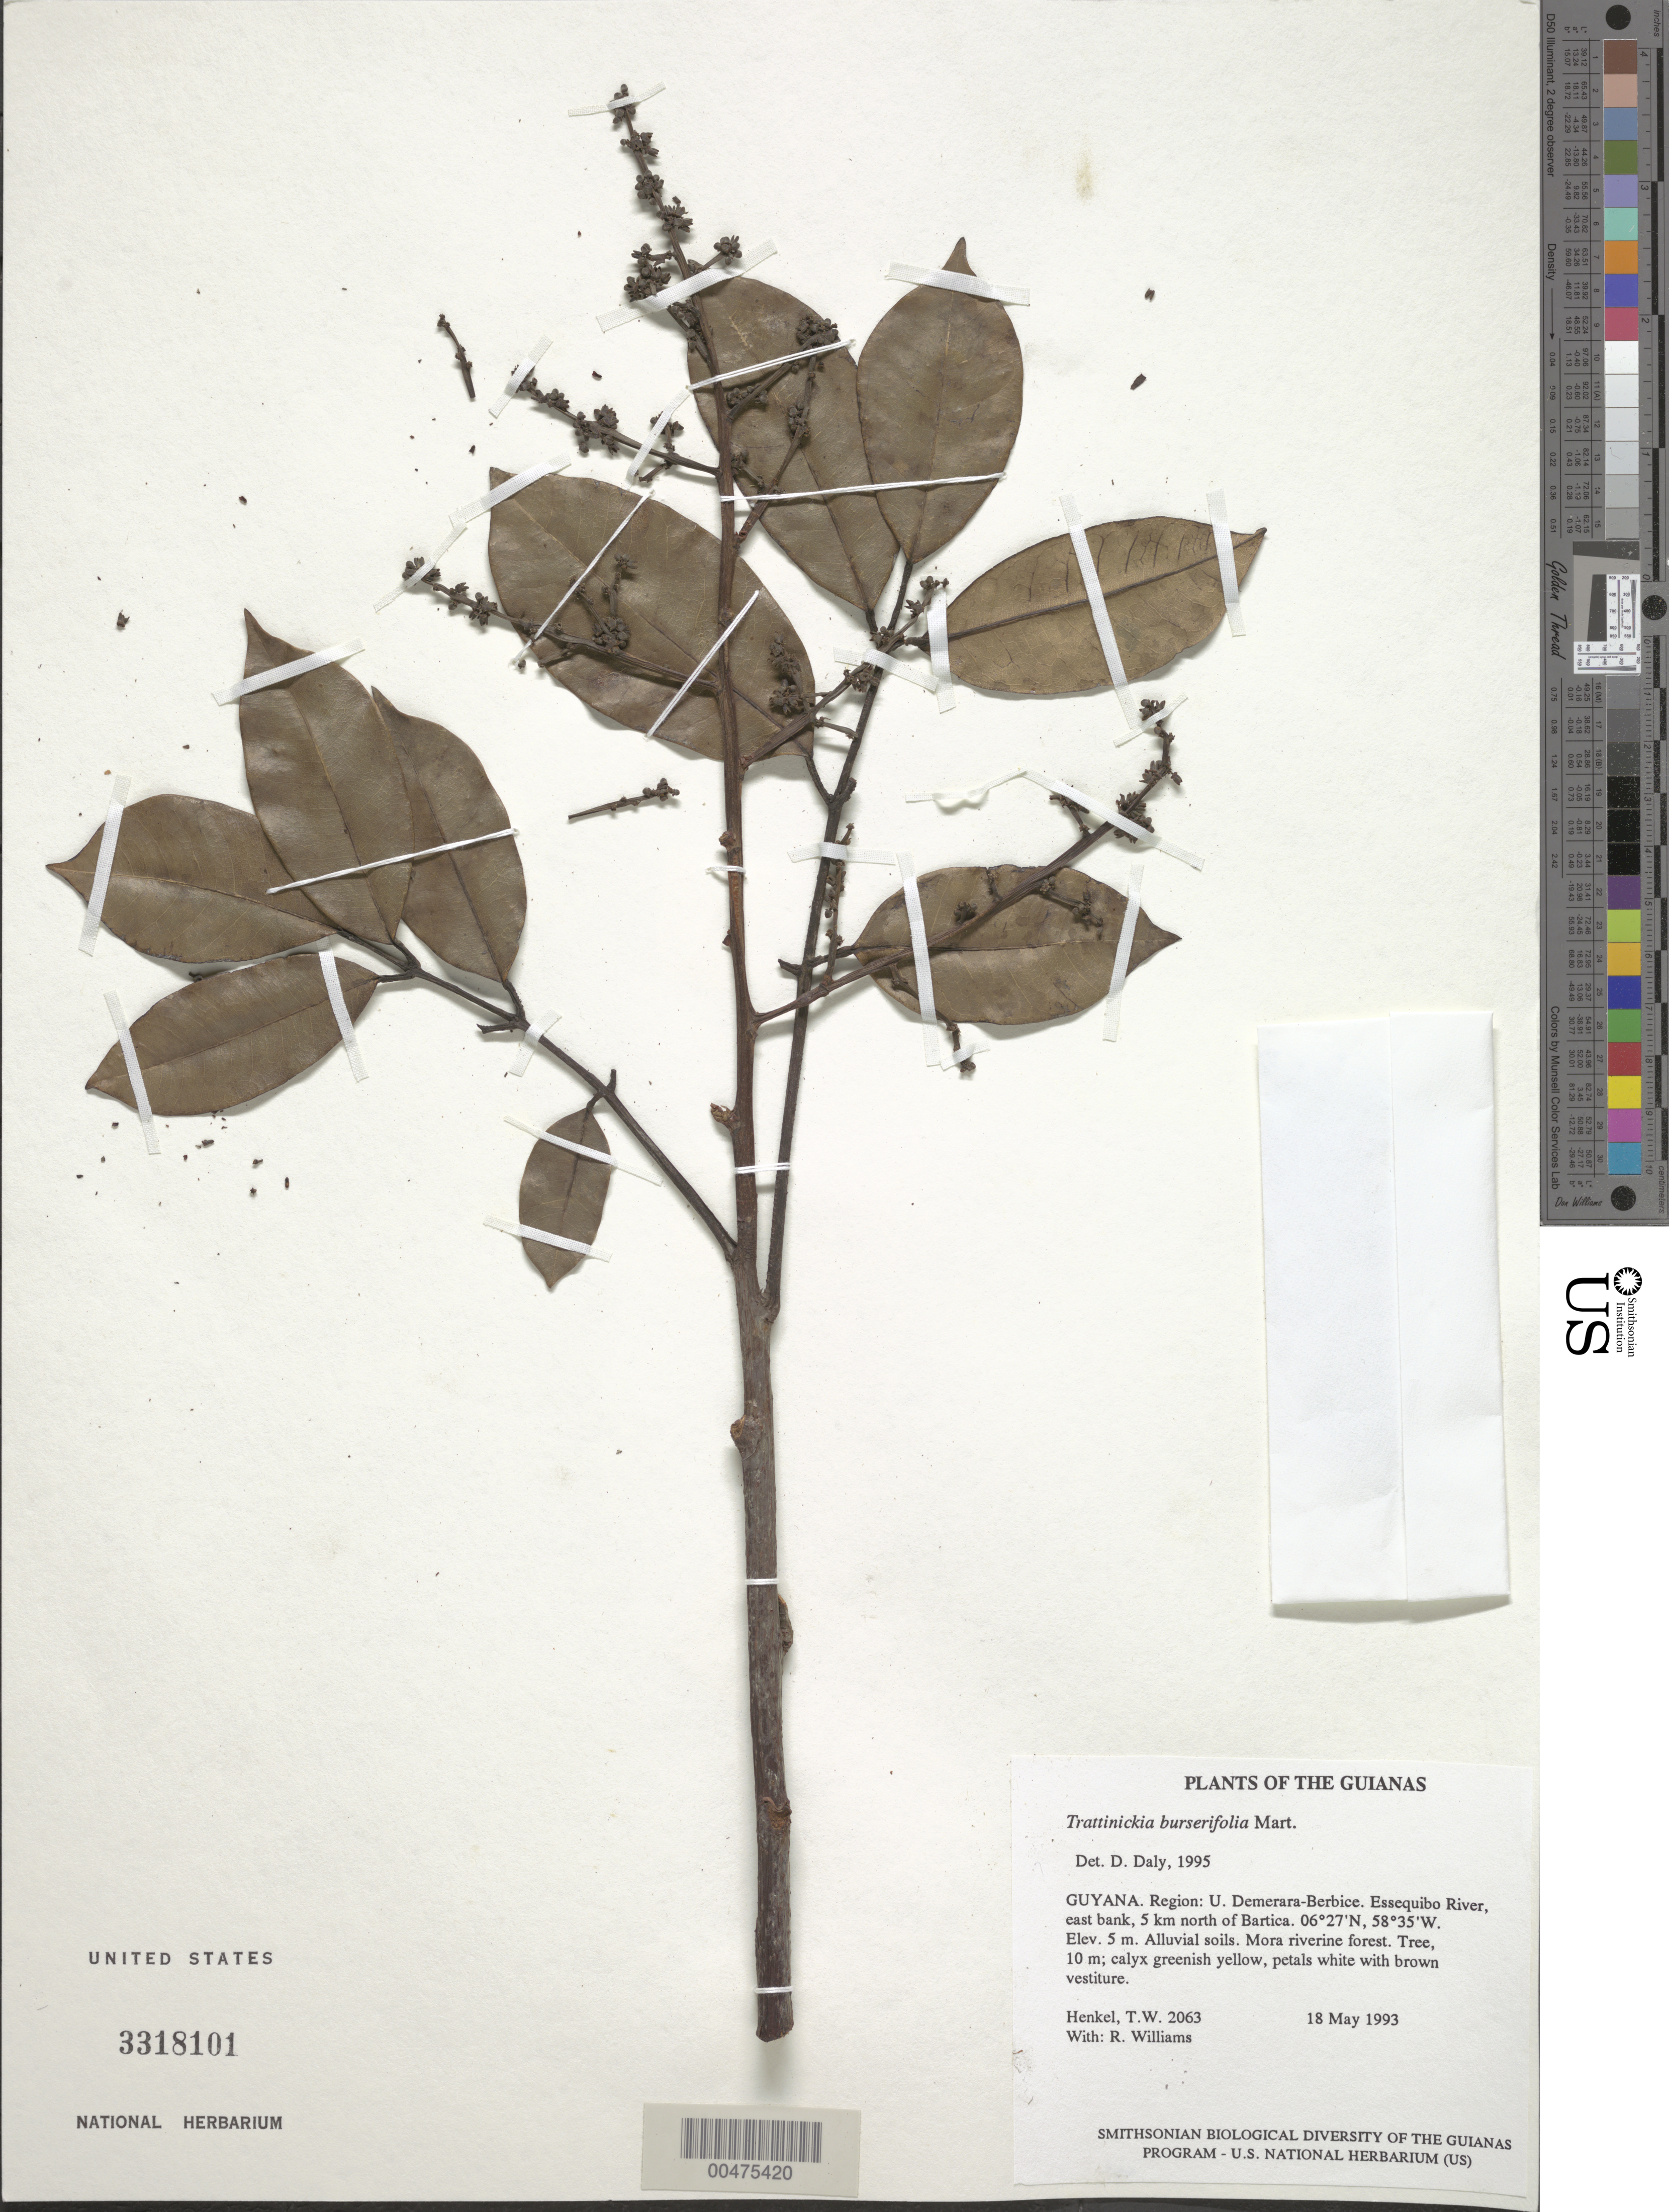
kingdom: Plantae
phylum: Tracheophyta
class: Magnoliopsida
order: Sapindales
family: Burseraceae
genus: Trattinnickia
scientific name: Trattinnickia burserifolia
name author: Mart.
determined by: Daly, D. C.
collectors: T. Henkel & R. Williams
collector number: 2063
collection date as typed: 18 May 1993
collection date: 1993-05-18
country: Guyana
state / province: U. Demerara-Berbice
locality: Essequibo River, east bank, 5 km north of Bartica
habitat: Alluvial soils. Mora riverine forest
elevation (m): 5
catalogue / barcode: US 3318101